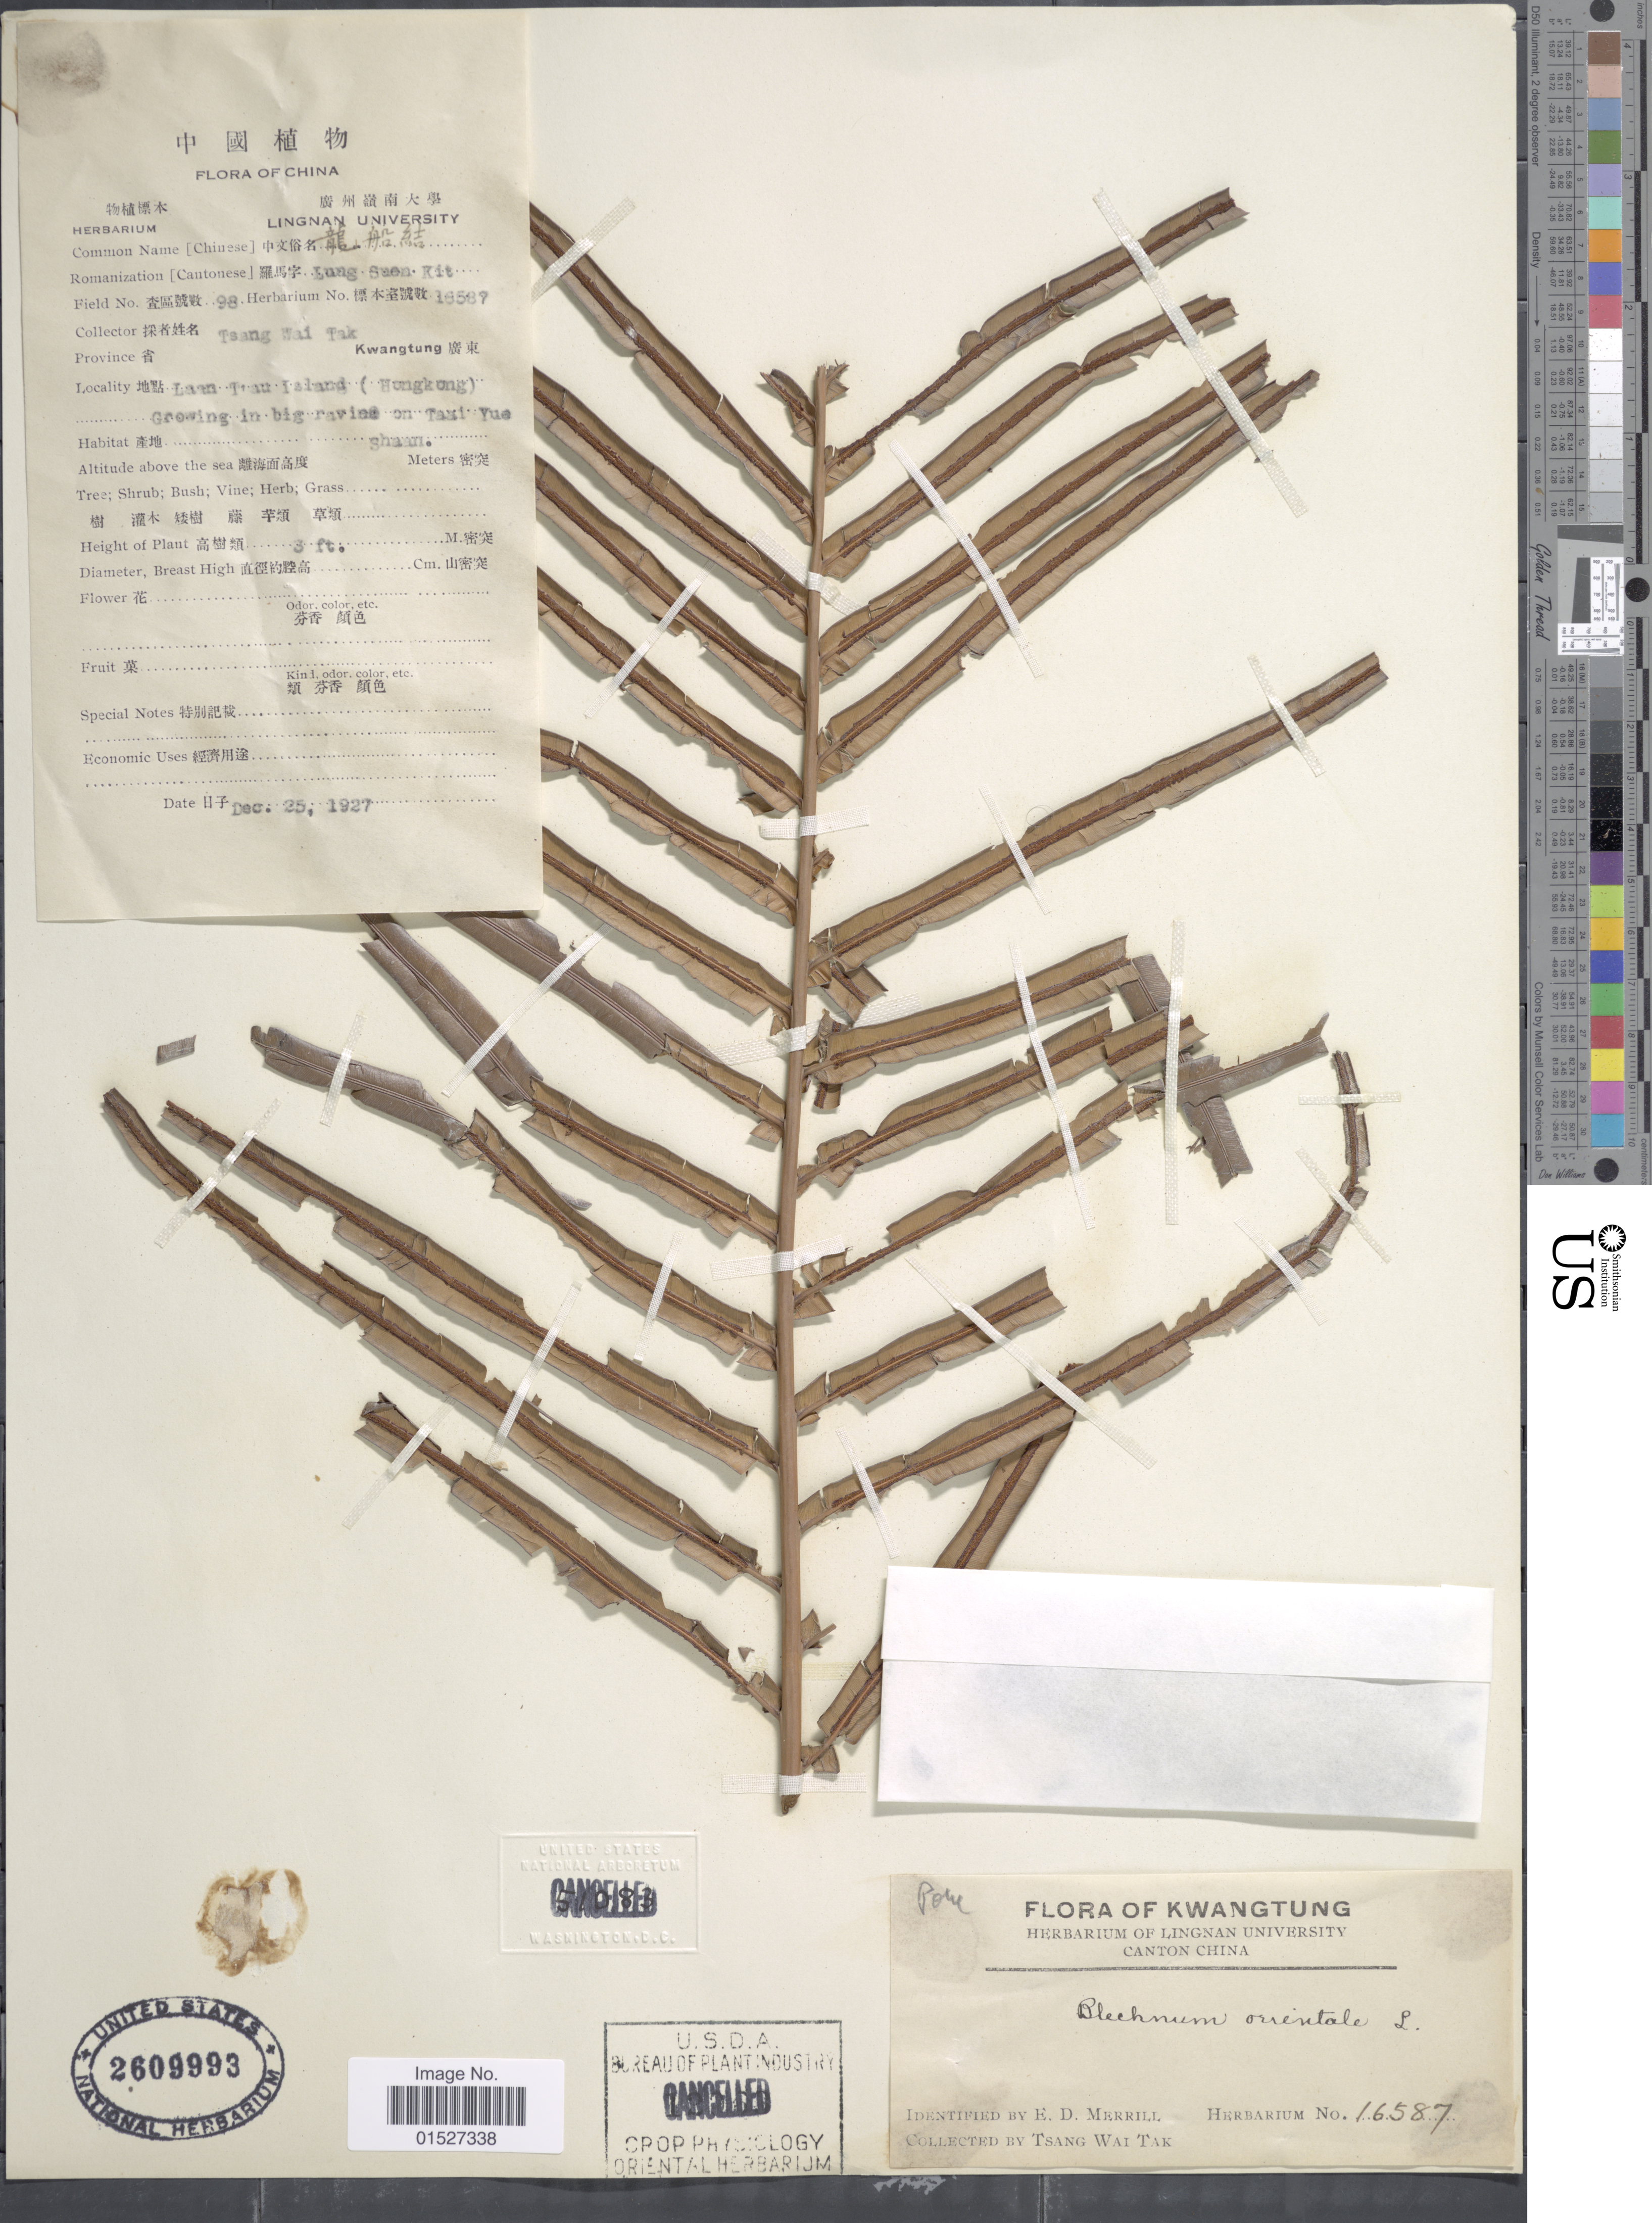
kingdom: Plantae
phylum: Tracheophyta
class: Polypodiopsida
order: Polypodiales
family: Blechnaceae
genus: Blechnum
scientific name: Blechnum orientale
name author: L.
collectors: W. T. Tsang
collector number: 98/16589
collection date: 1927-12-25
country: China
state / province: Guangdong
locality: Kwangtung. Lawn Tau Island (Hongkong). Growing in big ravine on Tavi Yue. [interpreted]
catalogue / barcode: US 2609993